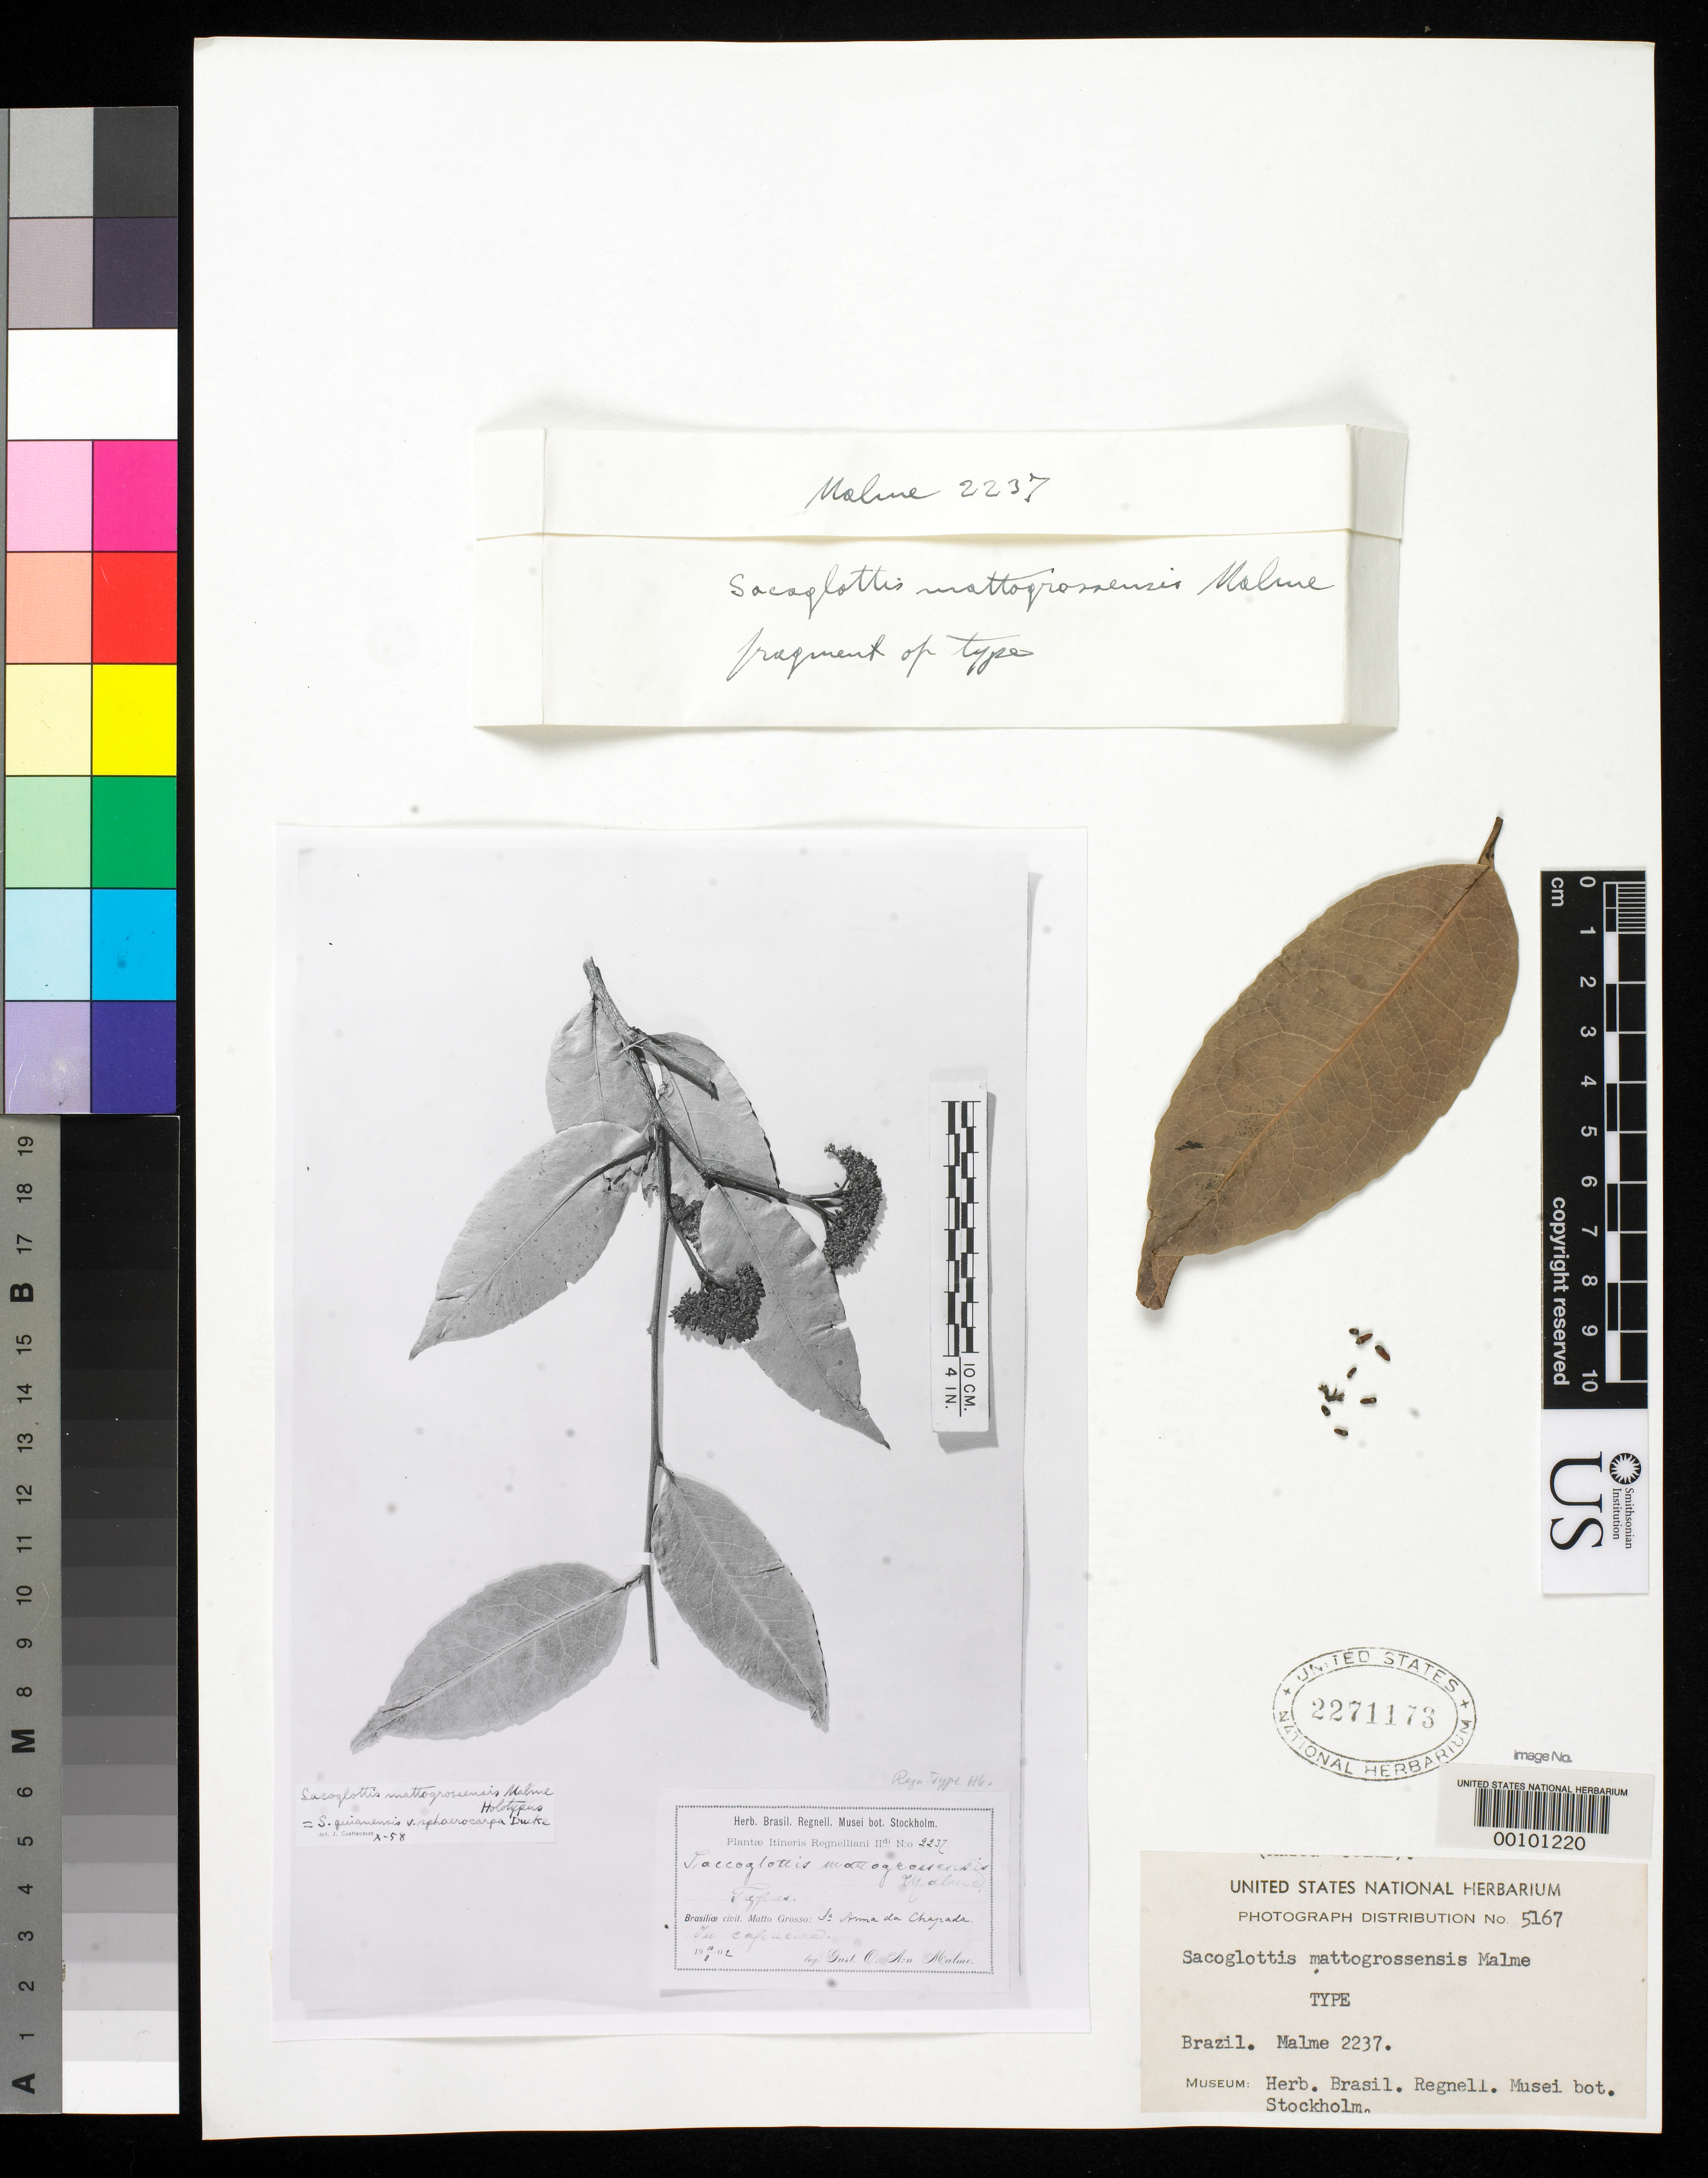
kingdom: Plantae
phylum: Tracheophyta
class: Magnoliopsida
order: Malpighiales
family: Humiriaceae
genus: Sacoglottis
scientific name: Sacoglottis mattogrossensis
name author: Malme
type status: Isotype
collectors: G. O. A. Malme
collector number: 2237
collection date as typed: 10 Aug 1902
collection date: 1902-08-10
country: Brazil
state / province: Mato Grosso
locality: Santa Anna da Chapada.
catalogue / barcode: US 2271173